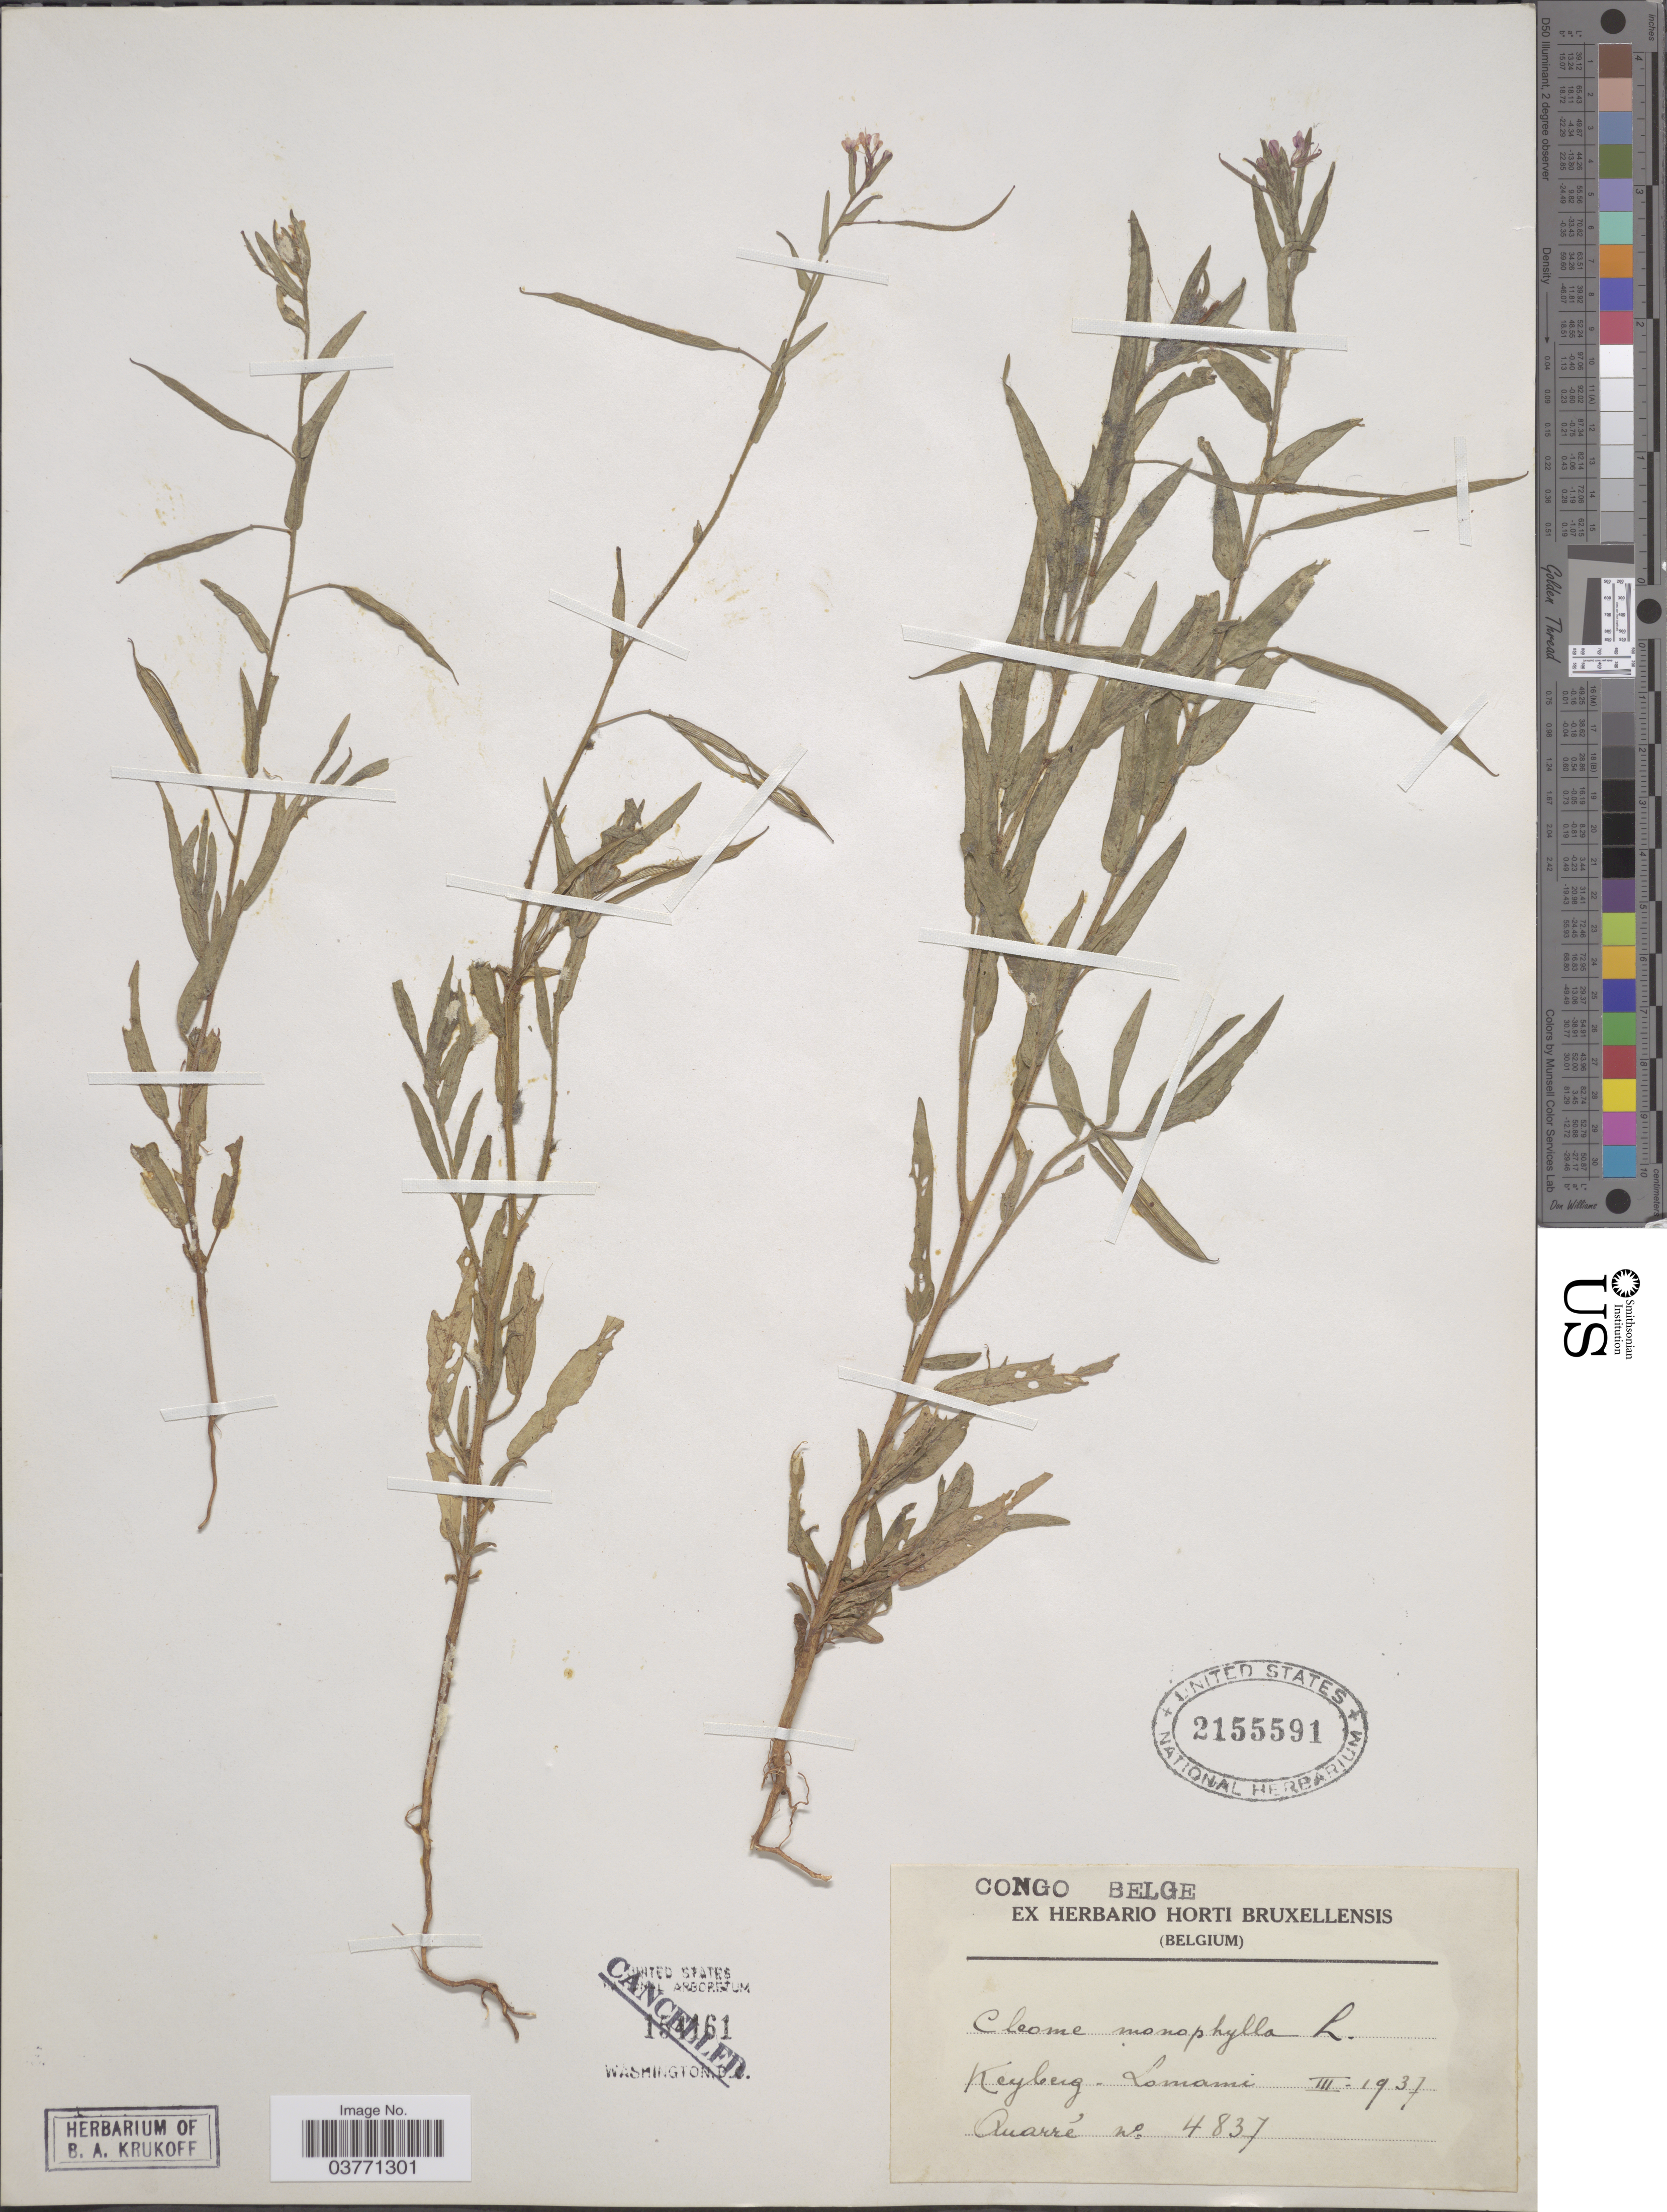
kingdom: Plantae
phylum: Tracheophyta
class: Magnoliopsida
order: Brassicales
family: Cleomaceae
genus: Sieruela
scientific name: Sieruela monophylla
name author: (L.) Roalson & J.C. Hall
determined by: Strong, M. T., (US), Smithsonian Institution - National Museum of Natural History (UNITED STATES)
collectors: -. Quarre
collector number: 4837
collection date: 1937-03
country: Congo, Democratic Republic of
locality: Congo Belge. Keyberg-Lomami.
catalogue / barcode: US 2155591